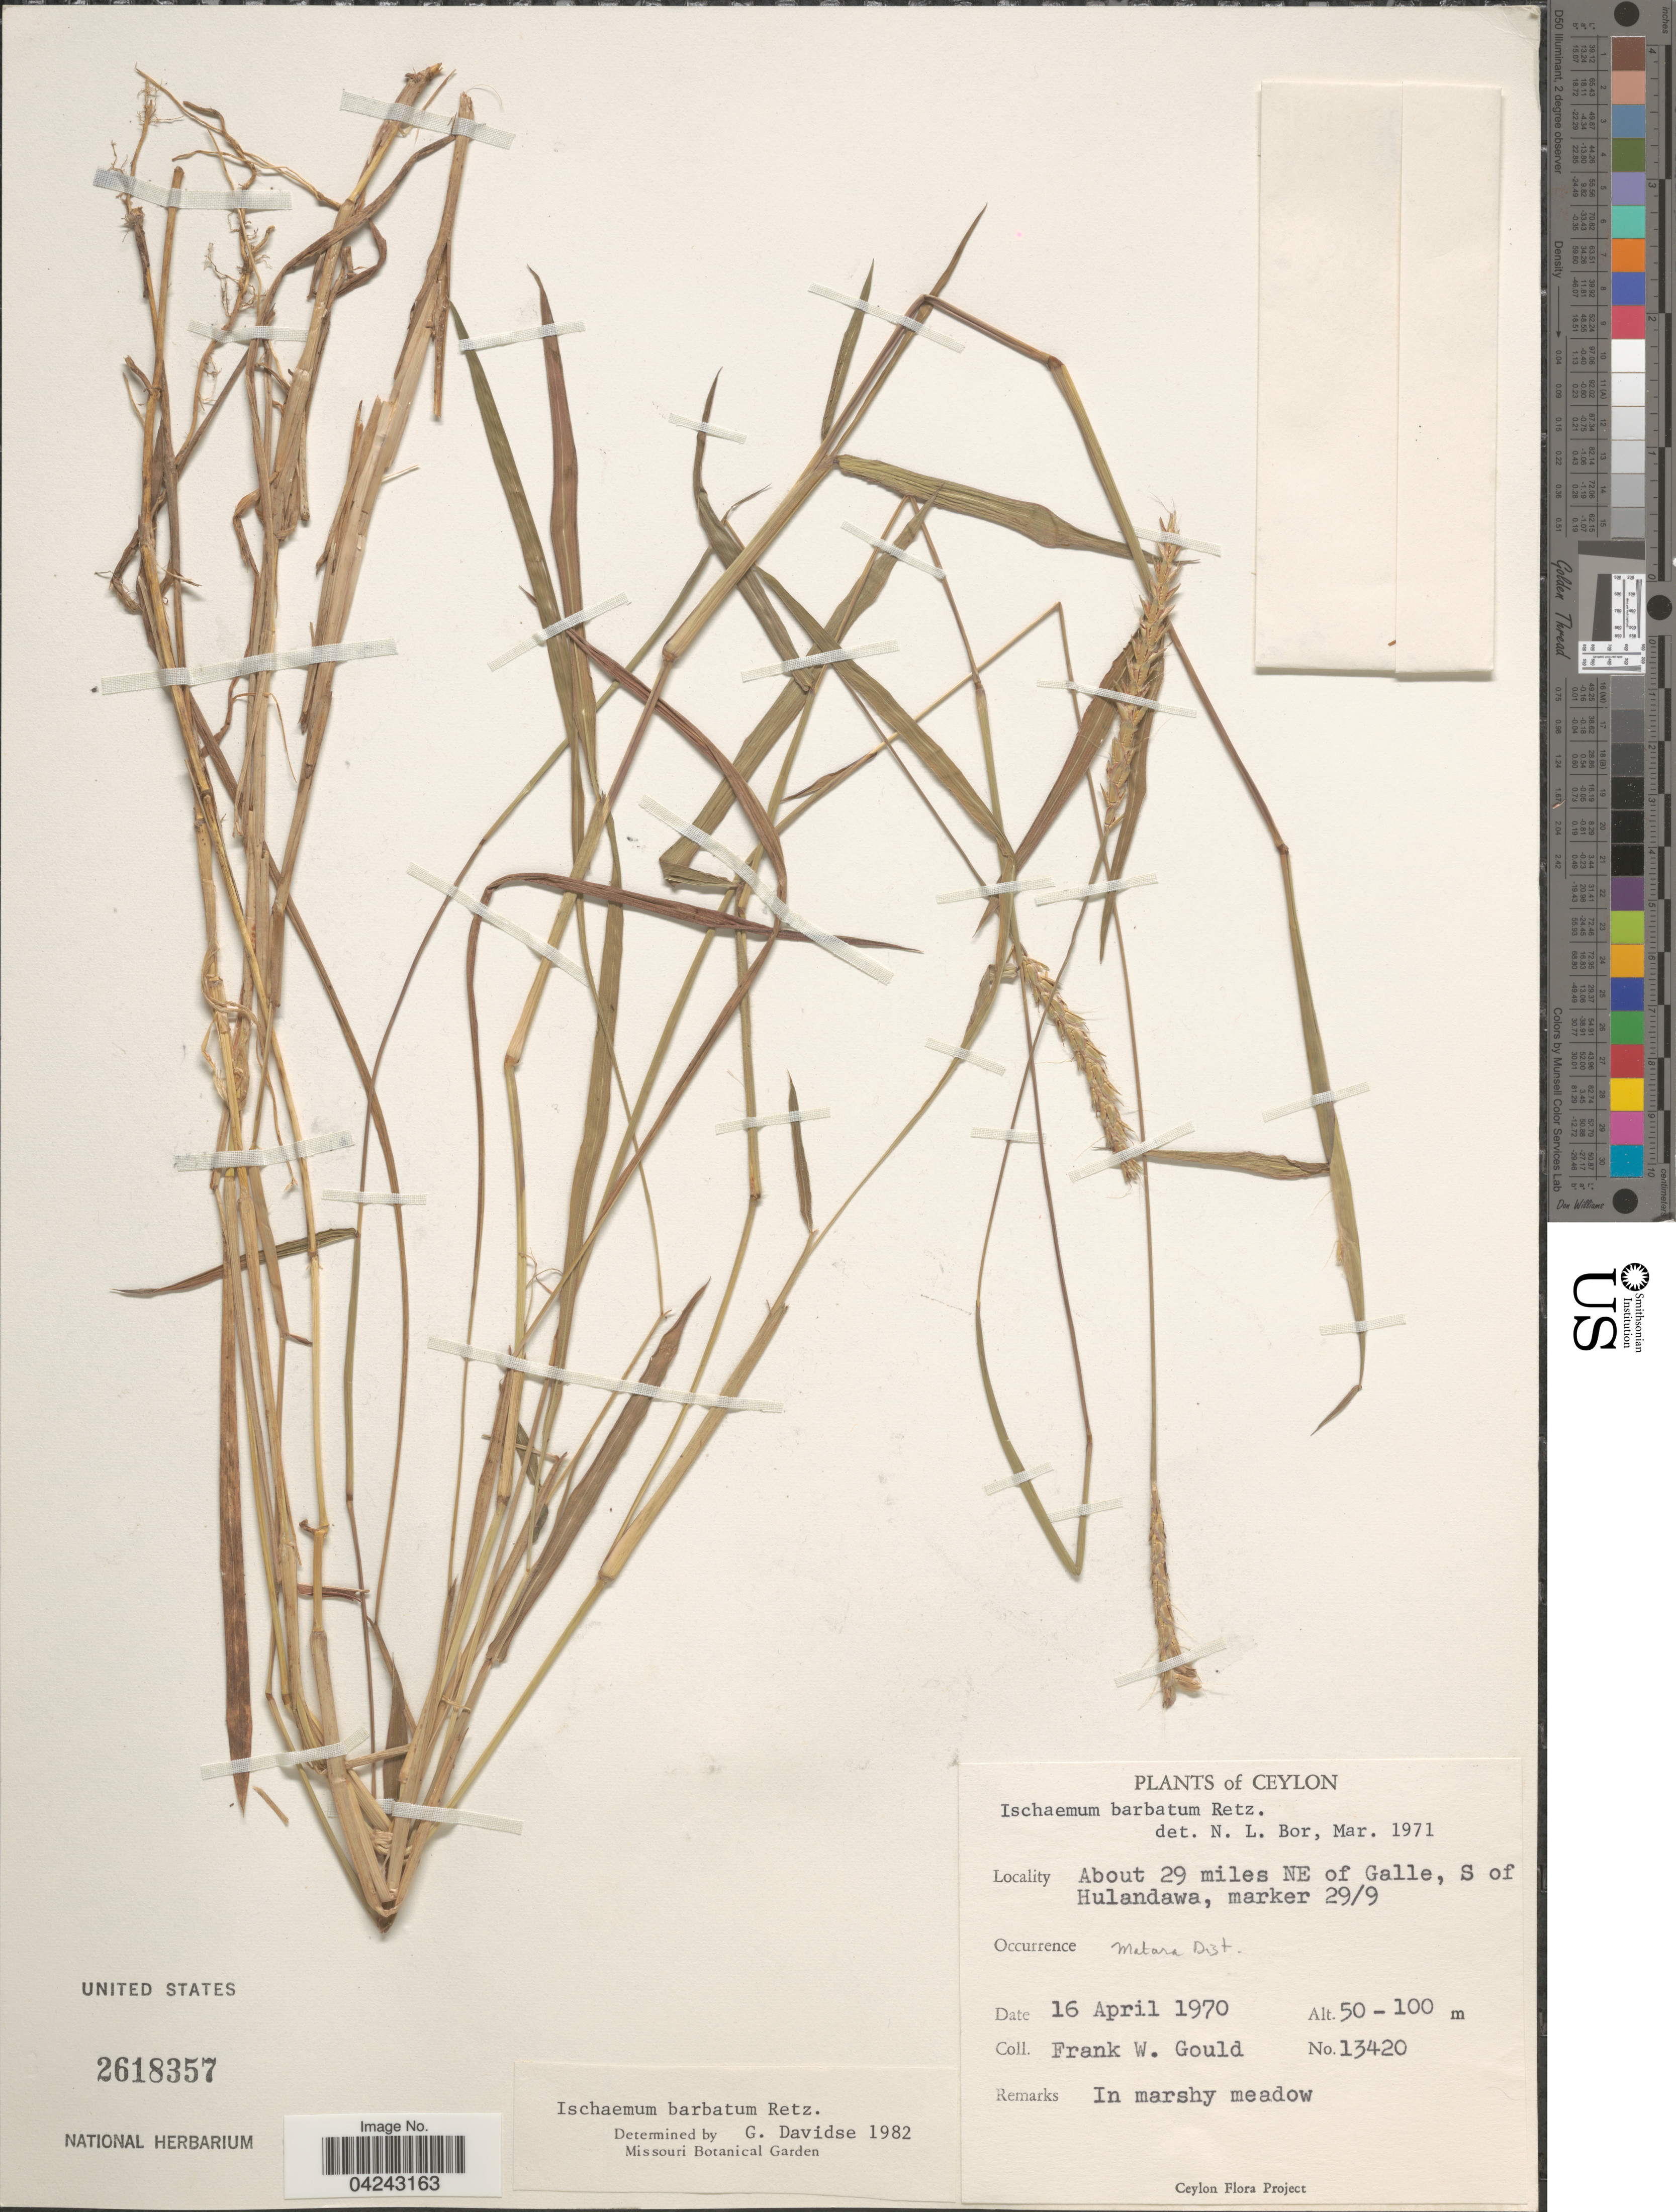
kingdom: Plantae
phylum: Tracheophyta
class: Liliopsida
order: Poales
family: Poaceae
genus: Ischaemum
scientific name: Ischaemum barbatum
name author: Blume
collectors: F. W. Gould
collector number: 13420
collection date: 1970-04-16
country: Sri Lanka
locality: Ceylon. About 29 miles NE of Galle, S of Hulandawa, marker 29/9.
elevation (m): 50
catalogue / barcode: US 2618357